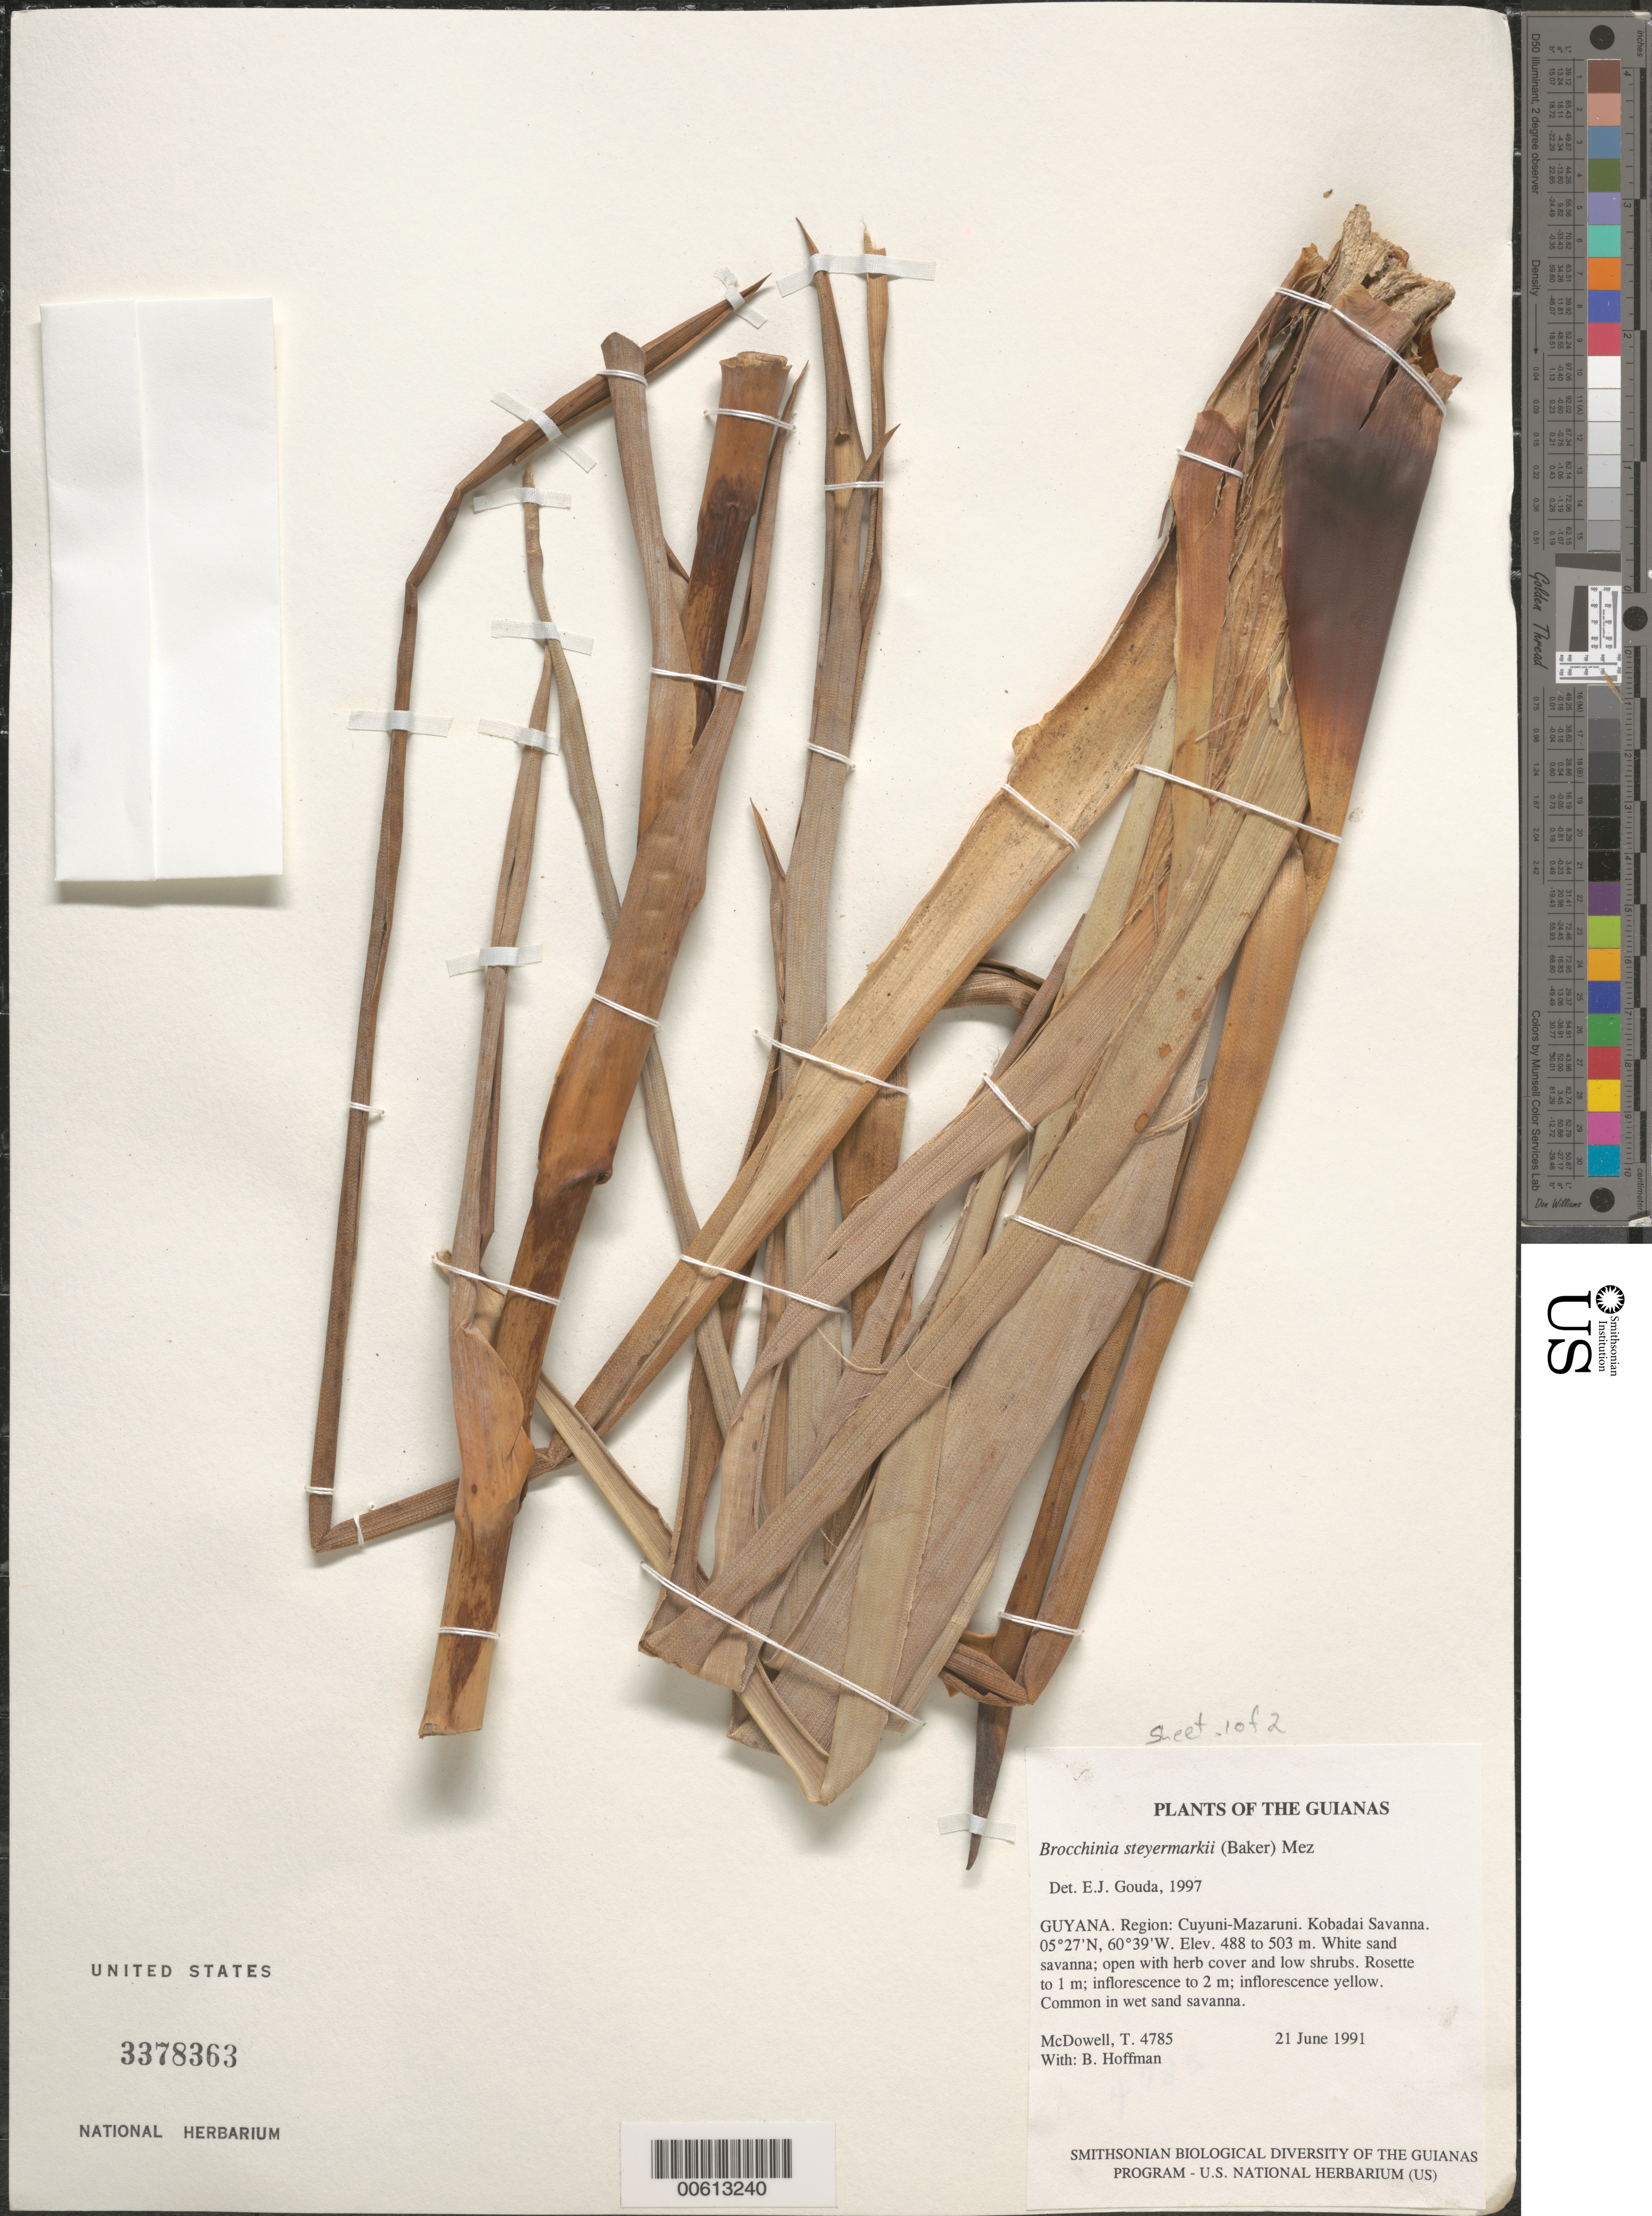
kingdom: Plantae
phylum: Tracheophyta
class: Liliopsida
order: Poales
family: Bromeliaceae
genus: Brocchinia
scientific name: Brocchinia steyermarkii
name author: L.B. Sm.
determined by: Gouda, E. J.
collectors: T. McDowell & B. Hoffman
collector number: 4785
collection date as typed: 22 June 1991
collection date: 1991-06-22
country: Guyana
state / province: Cuyuni-Mazaruni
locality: East of Arabaru Creek; Kobadai Savanna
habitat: White sand savanna; open with herb cover and low shrubs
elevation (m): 488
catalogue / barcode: US 3378363